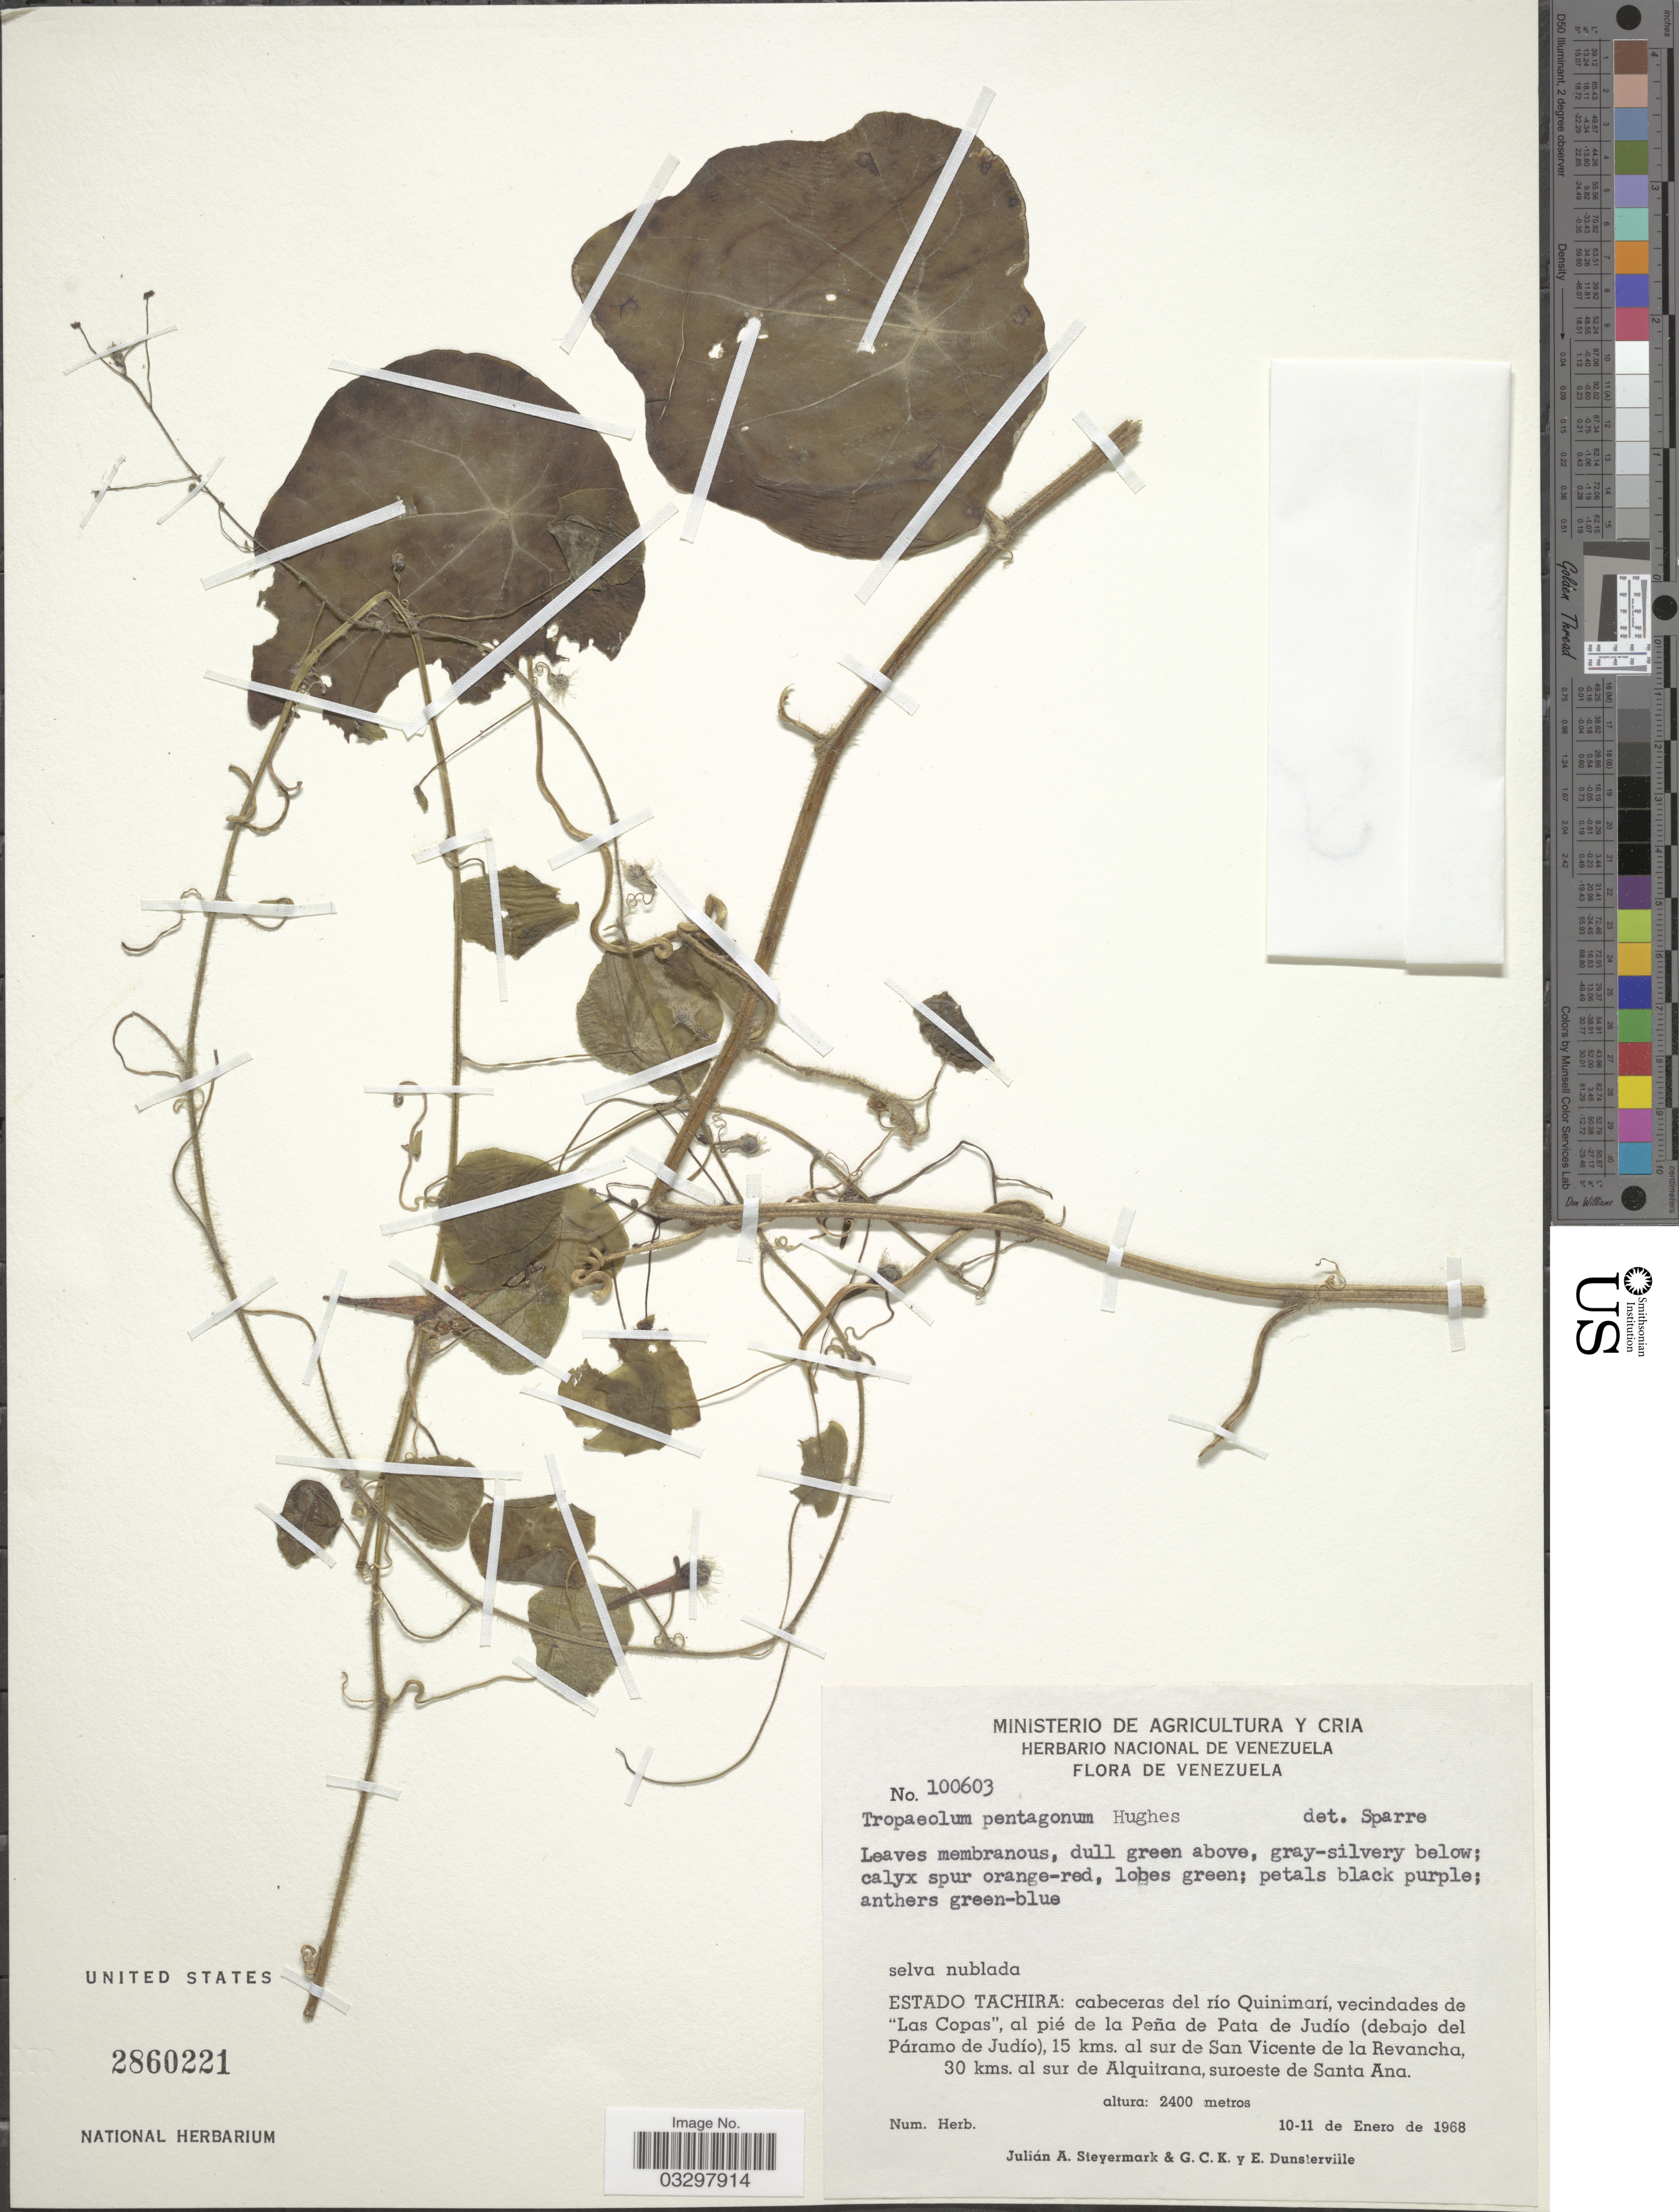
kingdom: Plantae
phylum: Tracheophyta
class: Magnoliopsida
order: Brassicales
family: Tropaeolaceae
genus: Tropaeolum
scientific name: Tropaeolum pentagonum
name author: Hughes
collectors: J. Steyermark, G. C. K. Dunsterville & E. Dunsterville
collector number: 100603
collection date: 1968-01-10/1968-01-11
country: Venezuela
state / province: Tachira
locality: Cabeceras del río Quinimarí, vecindades de "Las Copas", al pié de la Peña de Pata de Judío (debajo del Páramo de Judío), 15 kms. al sur de San Vicente de la Revancha, 30 kms. al sur de Alquitrana, suroeste de Santa Ana.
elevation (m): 2400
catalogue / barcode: US 2860221